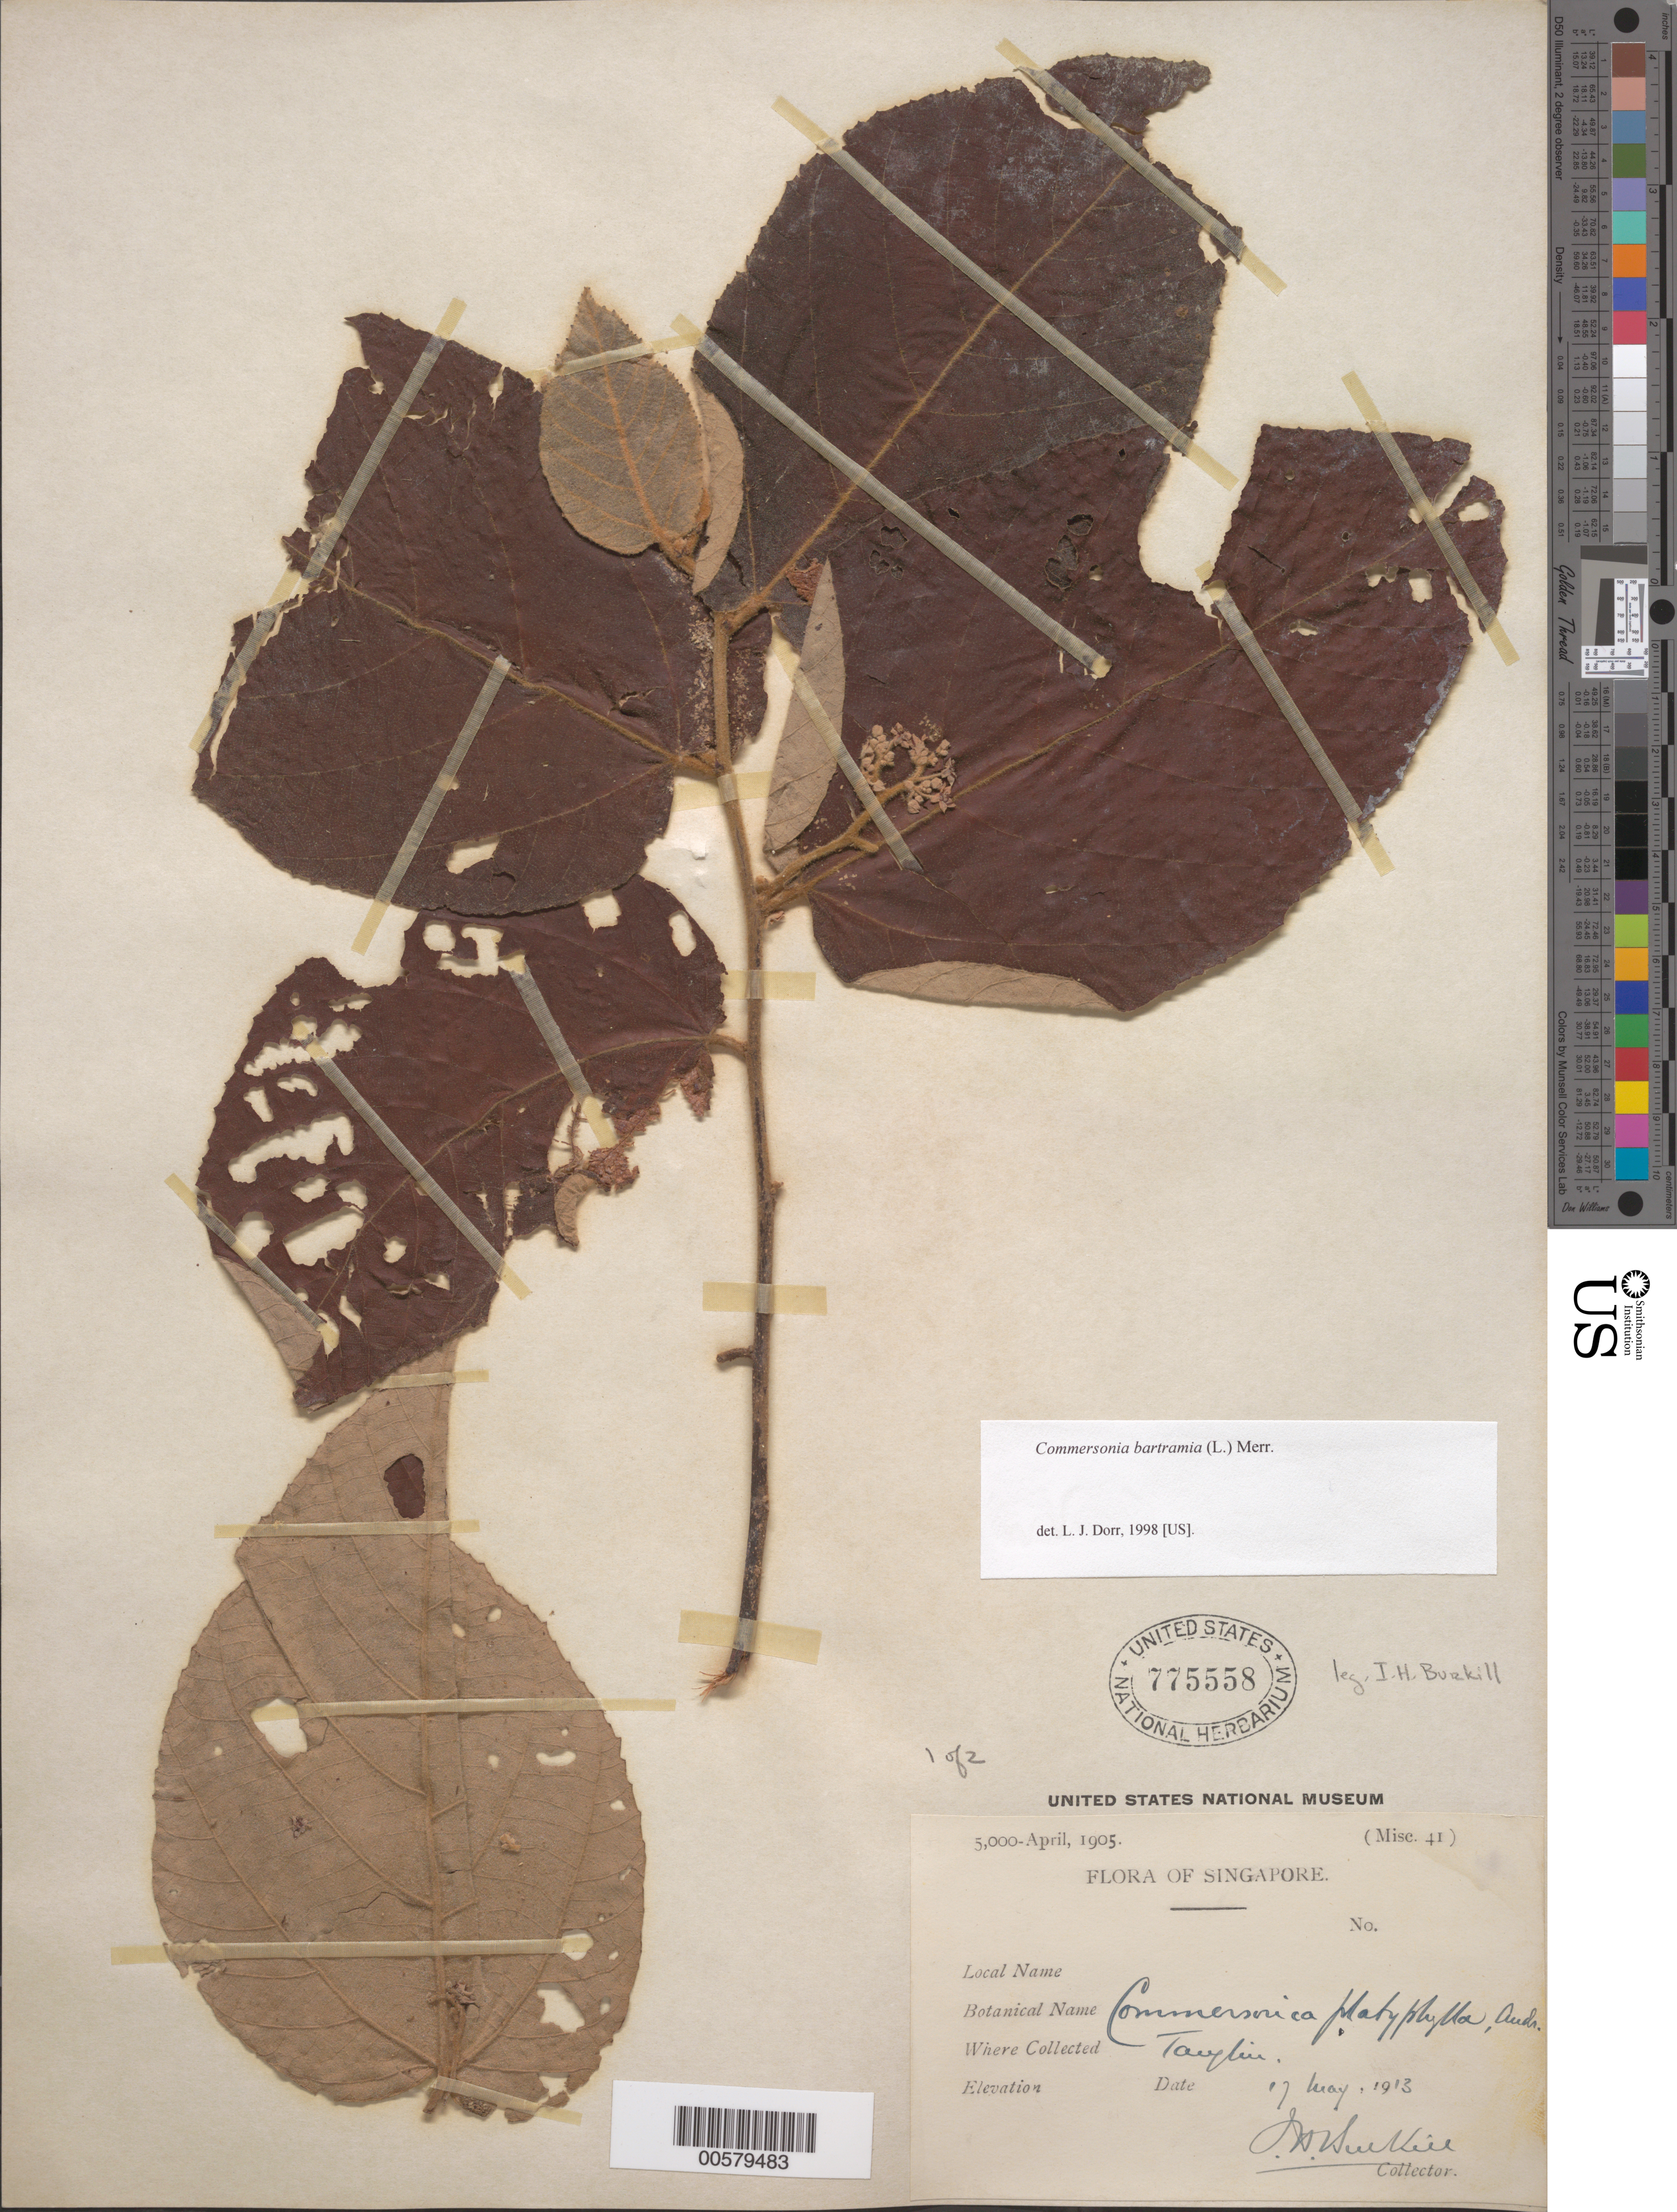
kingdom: Plantae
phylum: Tracheophyta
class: Magnoliopsida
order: Malvales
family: Malvaceae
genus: Commersonia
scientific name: Commersonia bartramia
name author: (L.) Merr.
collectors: I. H. Burkill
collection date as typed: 17 May 1913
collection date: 1913-05-17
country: Singapore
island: Singapore Island ?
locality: Tauphin [sic] [Malay Peninsula]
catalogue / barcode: US 775558